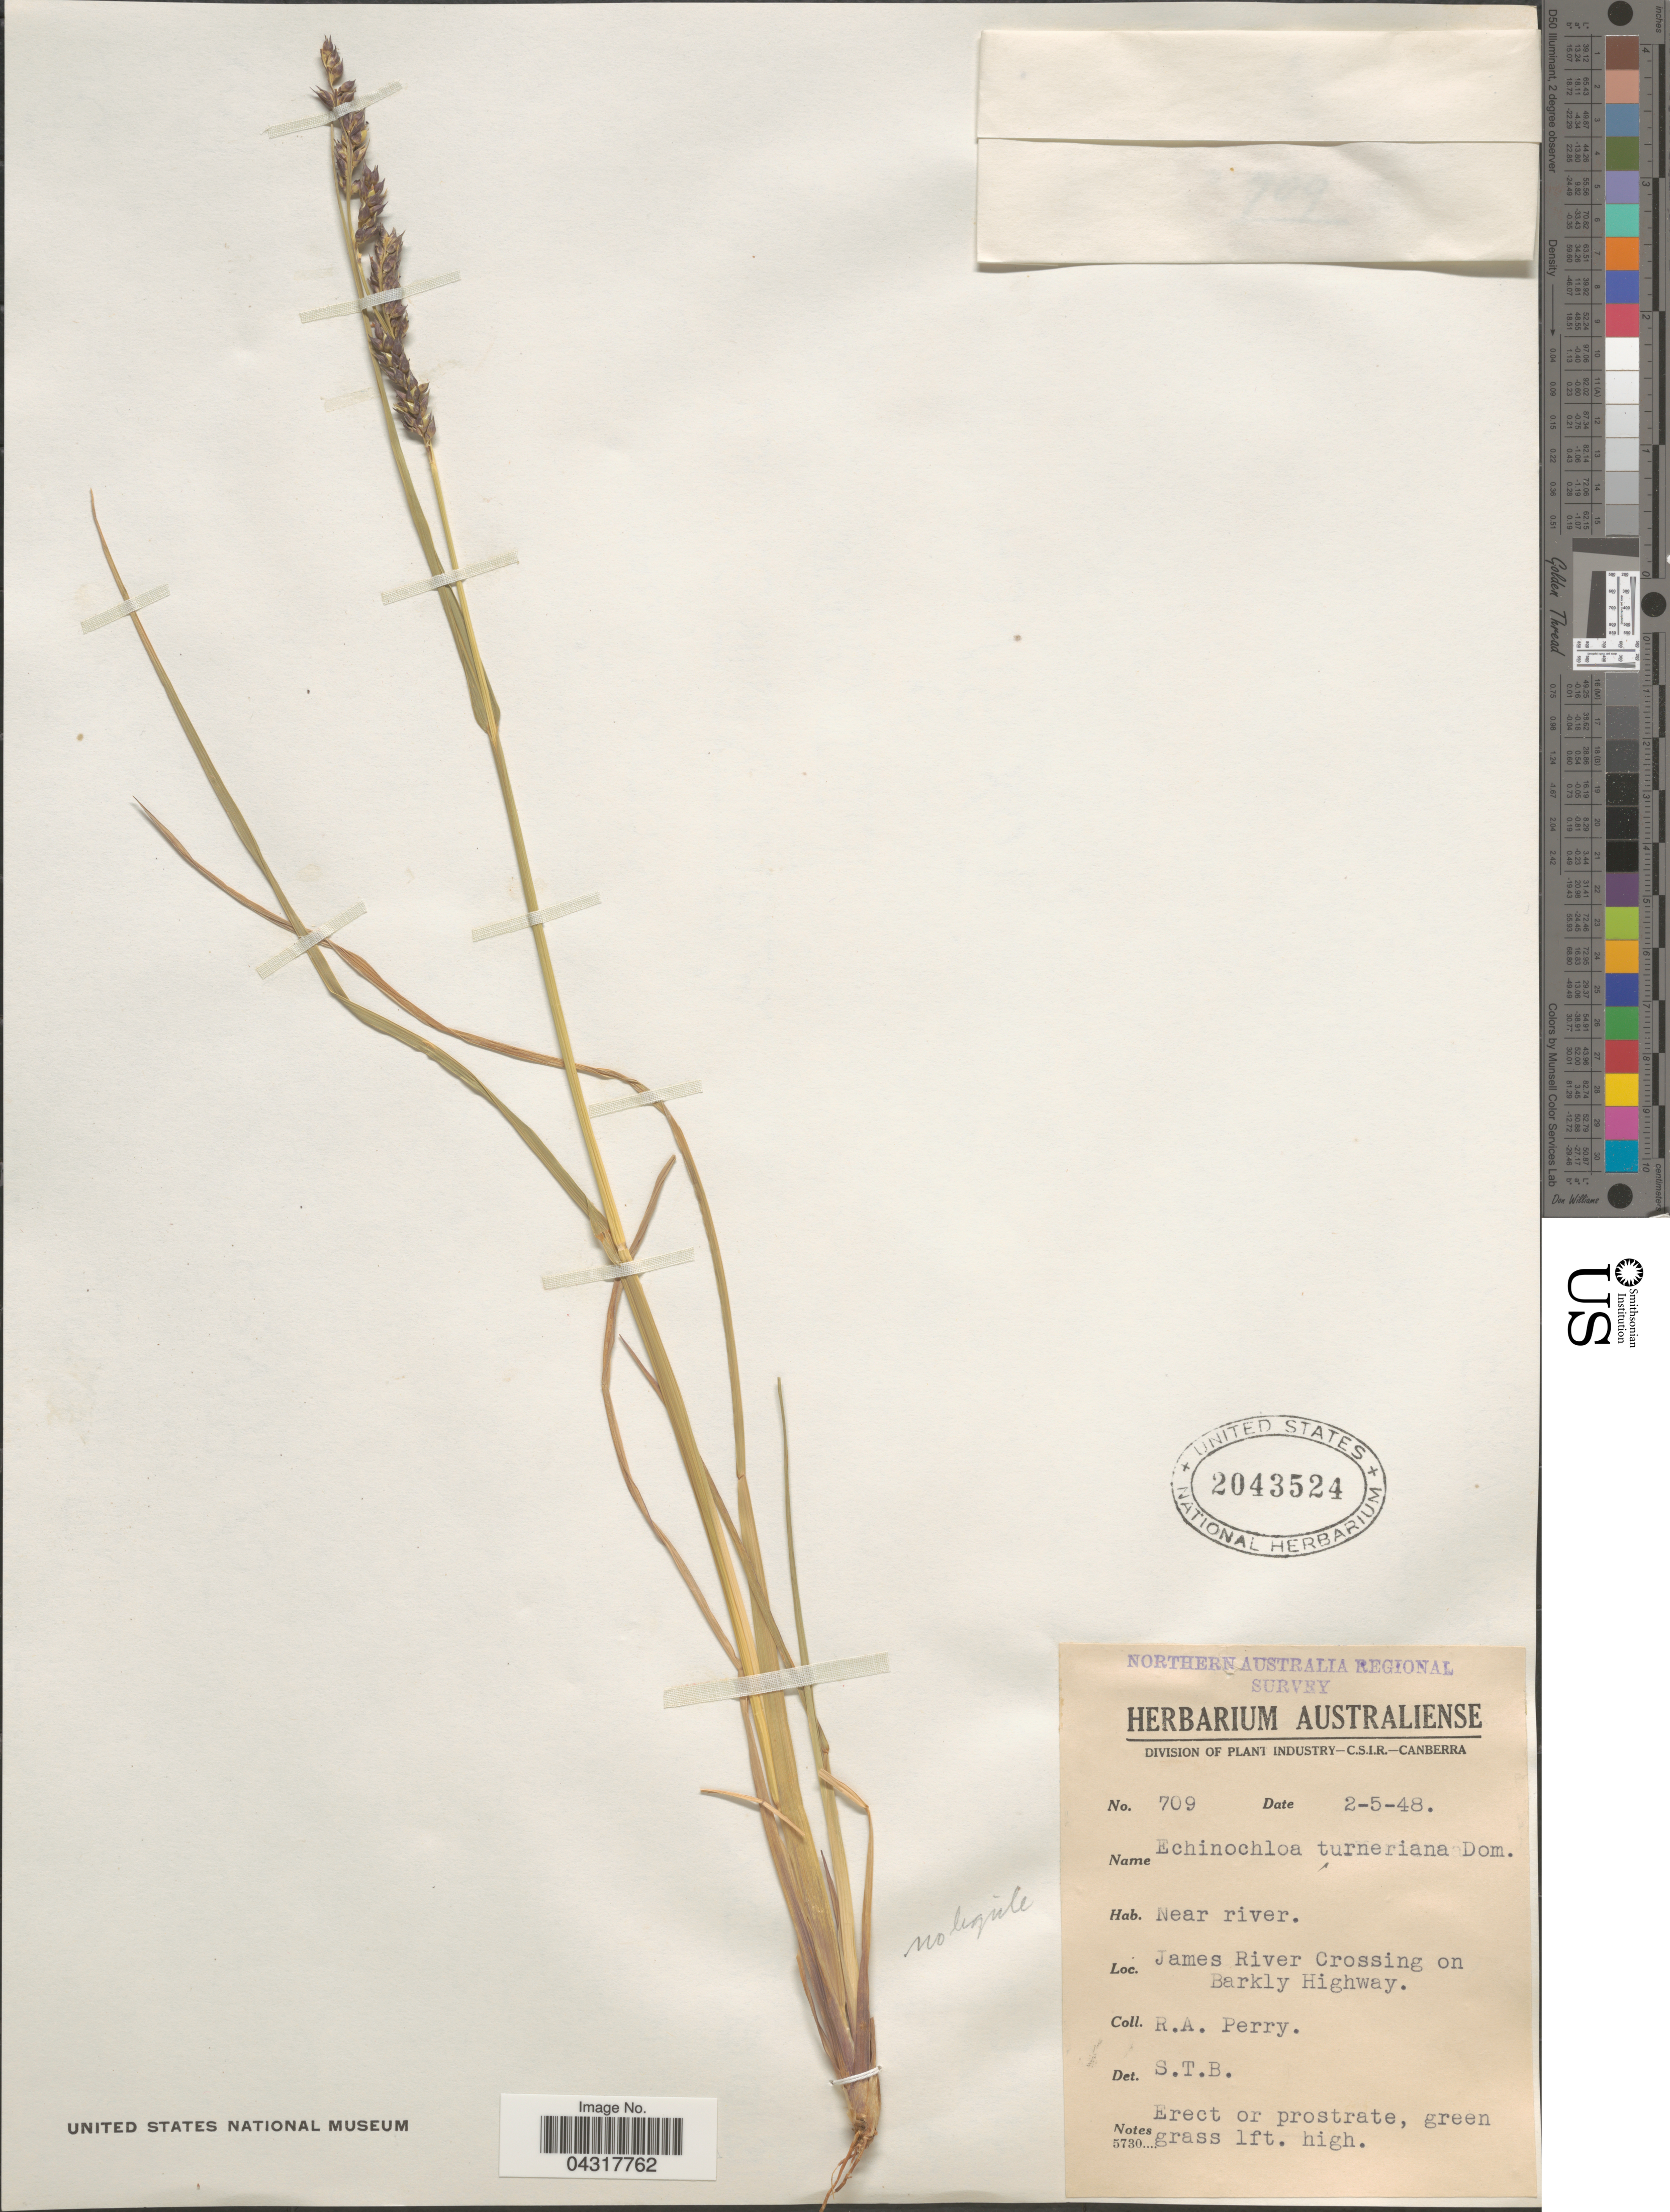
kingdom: Plantae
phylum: Tracheophyta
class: Liliopsida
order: Poales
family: Poaceae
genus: Echinochloa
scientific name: Echinochloa turneriana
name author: (Domin) J.M. Black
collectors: Perry, R. A.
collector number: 709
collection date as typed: Transcribed d/m/y: 2/5/48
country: Australia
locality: Northern Australia Regional Survey. James River. Crossing on Barkly Highway.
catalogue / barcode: US 2043524